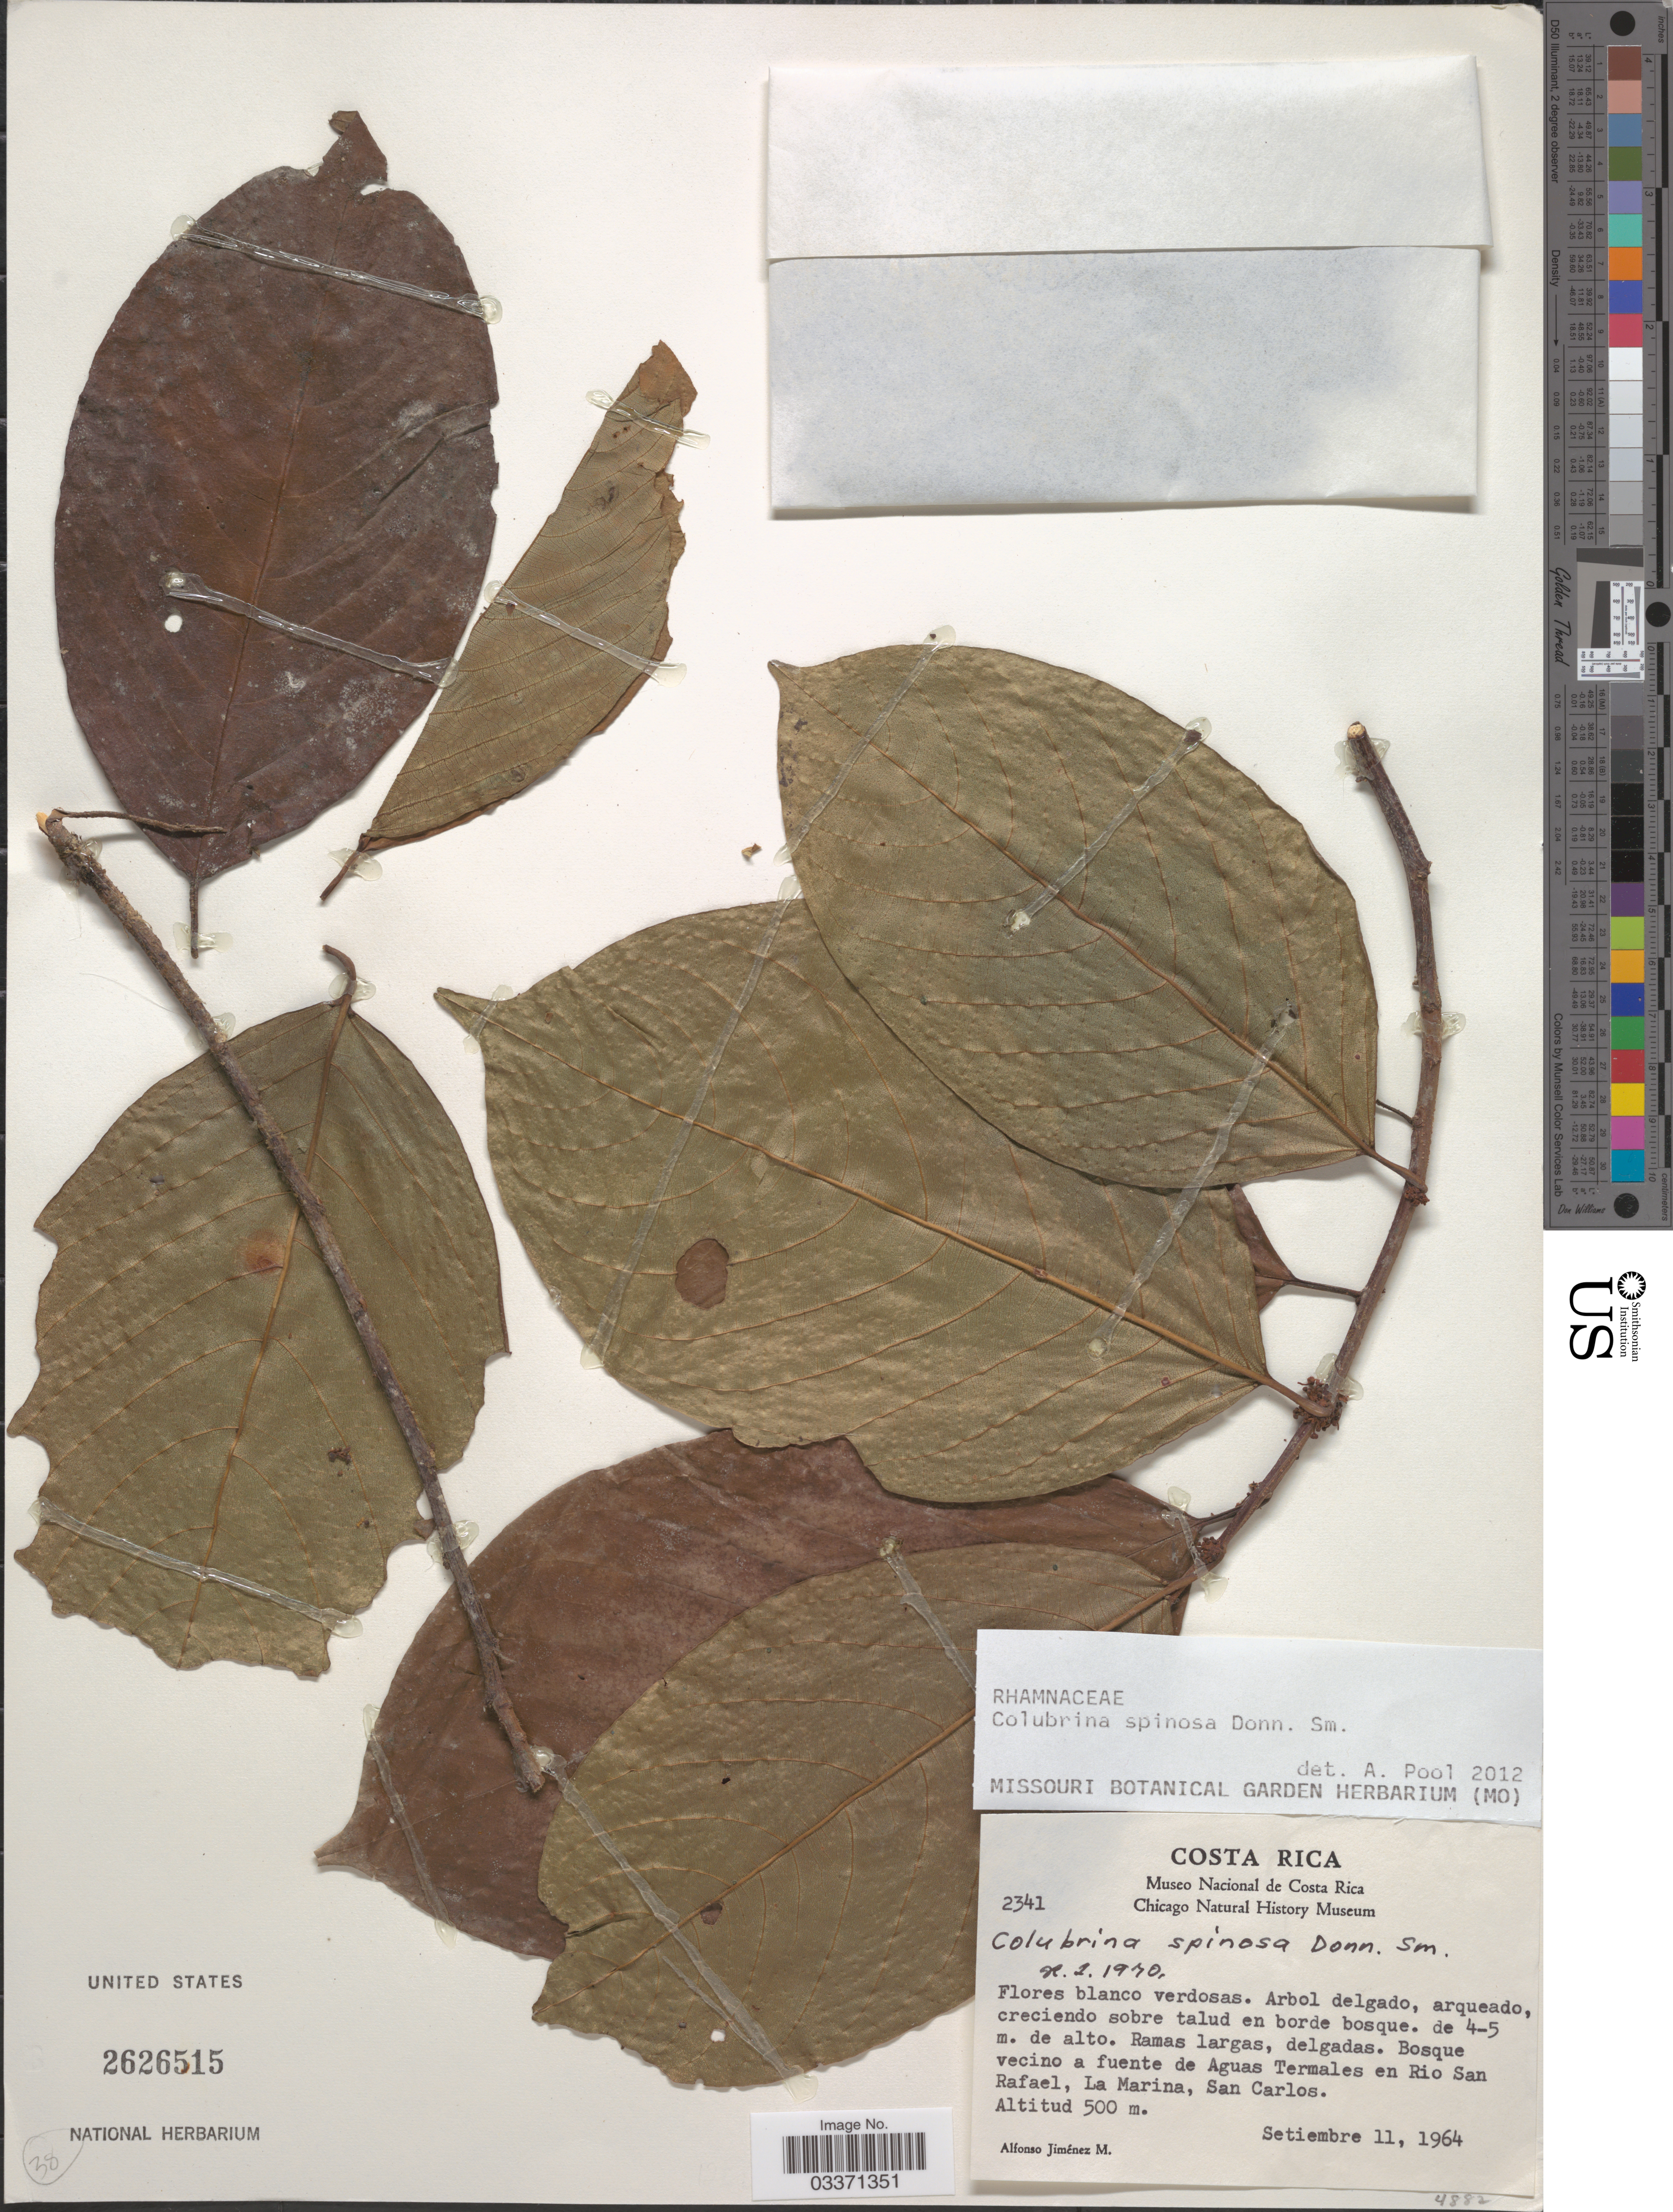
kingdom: Plantae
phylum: Tracheophyta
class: Magnoliopsida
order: Rosales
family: Rhamnaceae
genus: Colubrina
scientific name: Colubrina spinosa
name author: Donn. Sm.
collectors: A. Jimenez M.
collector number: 3241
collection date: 1964-09-11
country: Costa Rica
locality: Ramas largas, delgadas. Bosque vecino a fuente de Aguas Termales en Rio San Rafael, La Marina, San Carlos.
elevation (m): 500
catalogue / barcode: US 2626515